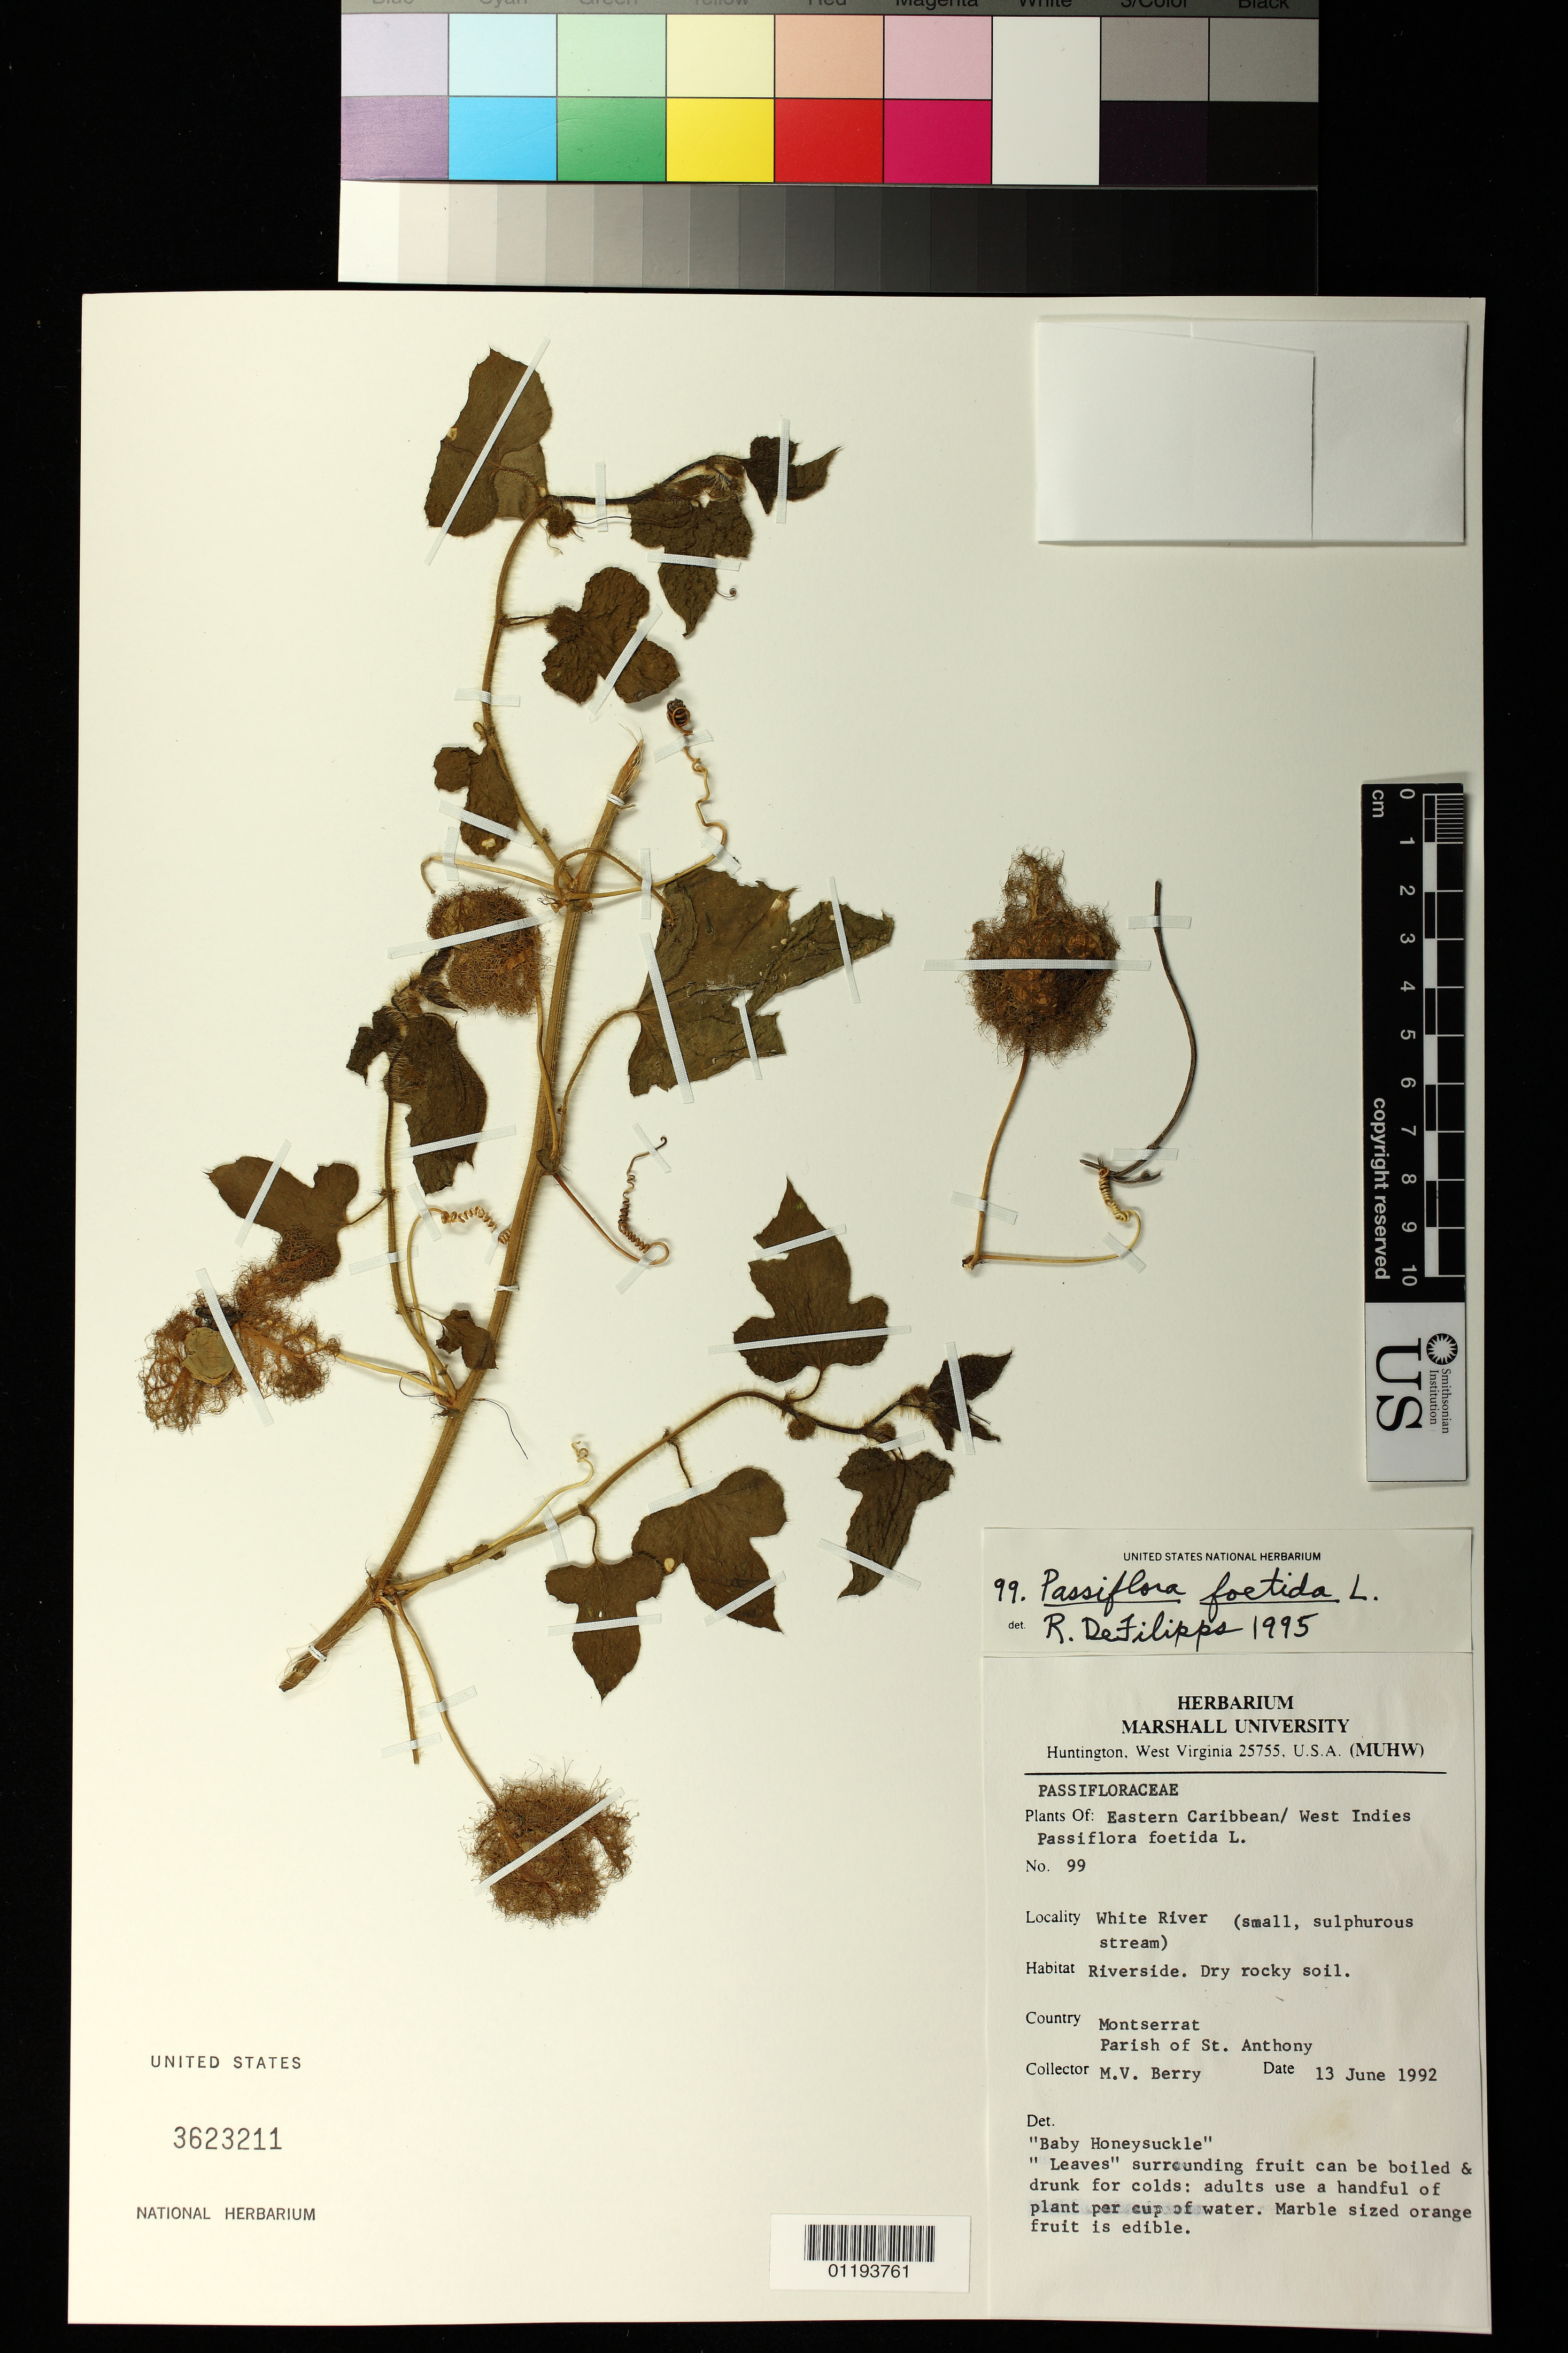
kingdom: Plantae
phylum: Tracheophyta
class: Magnoliopsida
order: Malpighiales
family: Passifloraceae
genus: Passiflora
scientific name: Passiflora foetida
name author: L.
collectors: M. Berry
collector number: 99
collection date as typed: Jun 13 1992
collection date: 1992-06-13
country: Montserrat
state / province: Saint Anthony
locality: White River (small, sulphurous stream)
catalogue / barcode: US 3623211